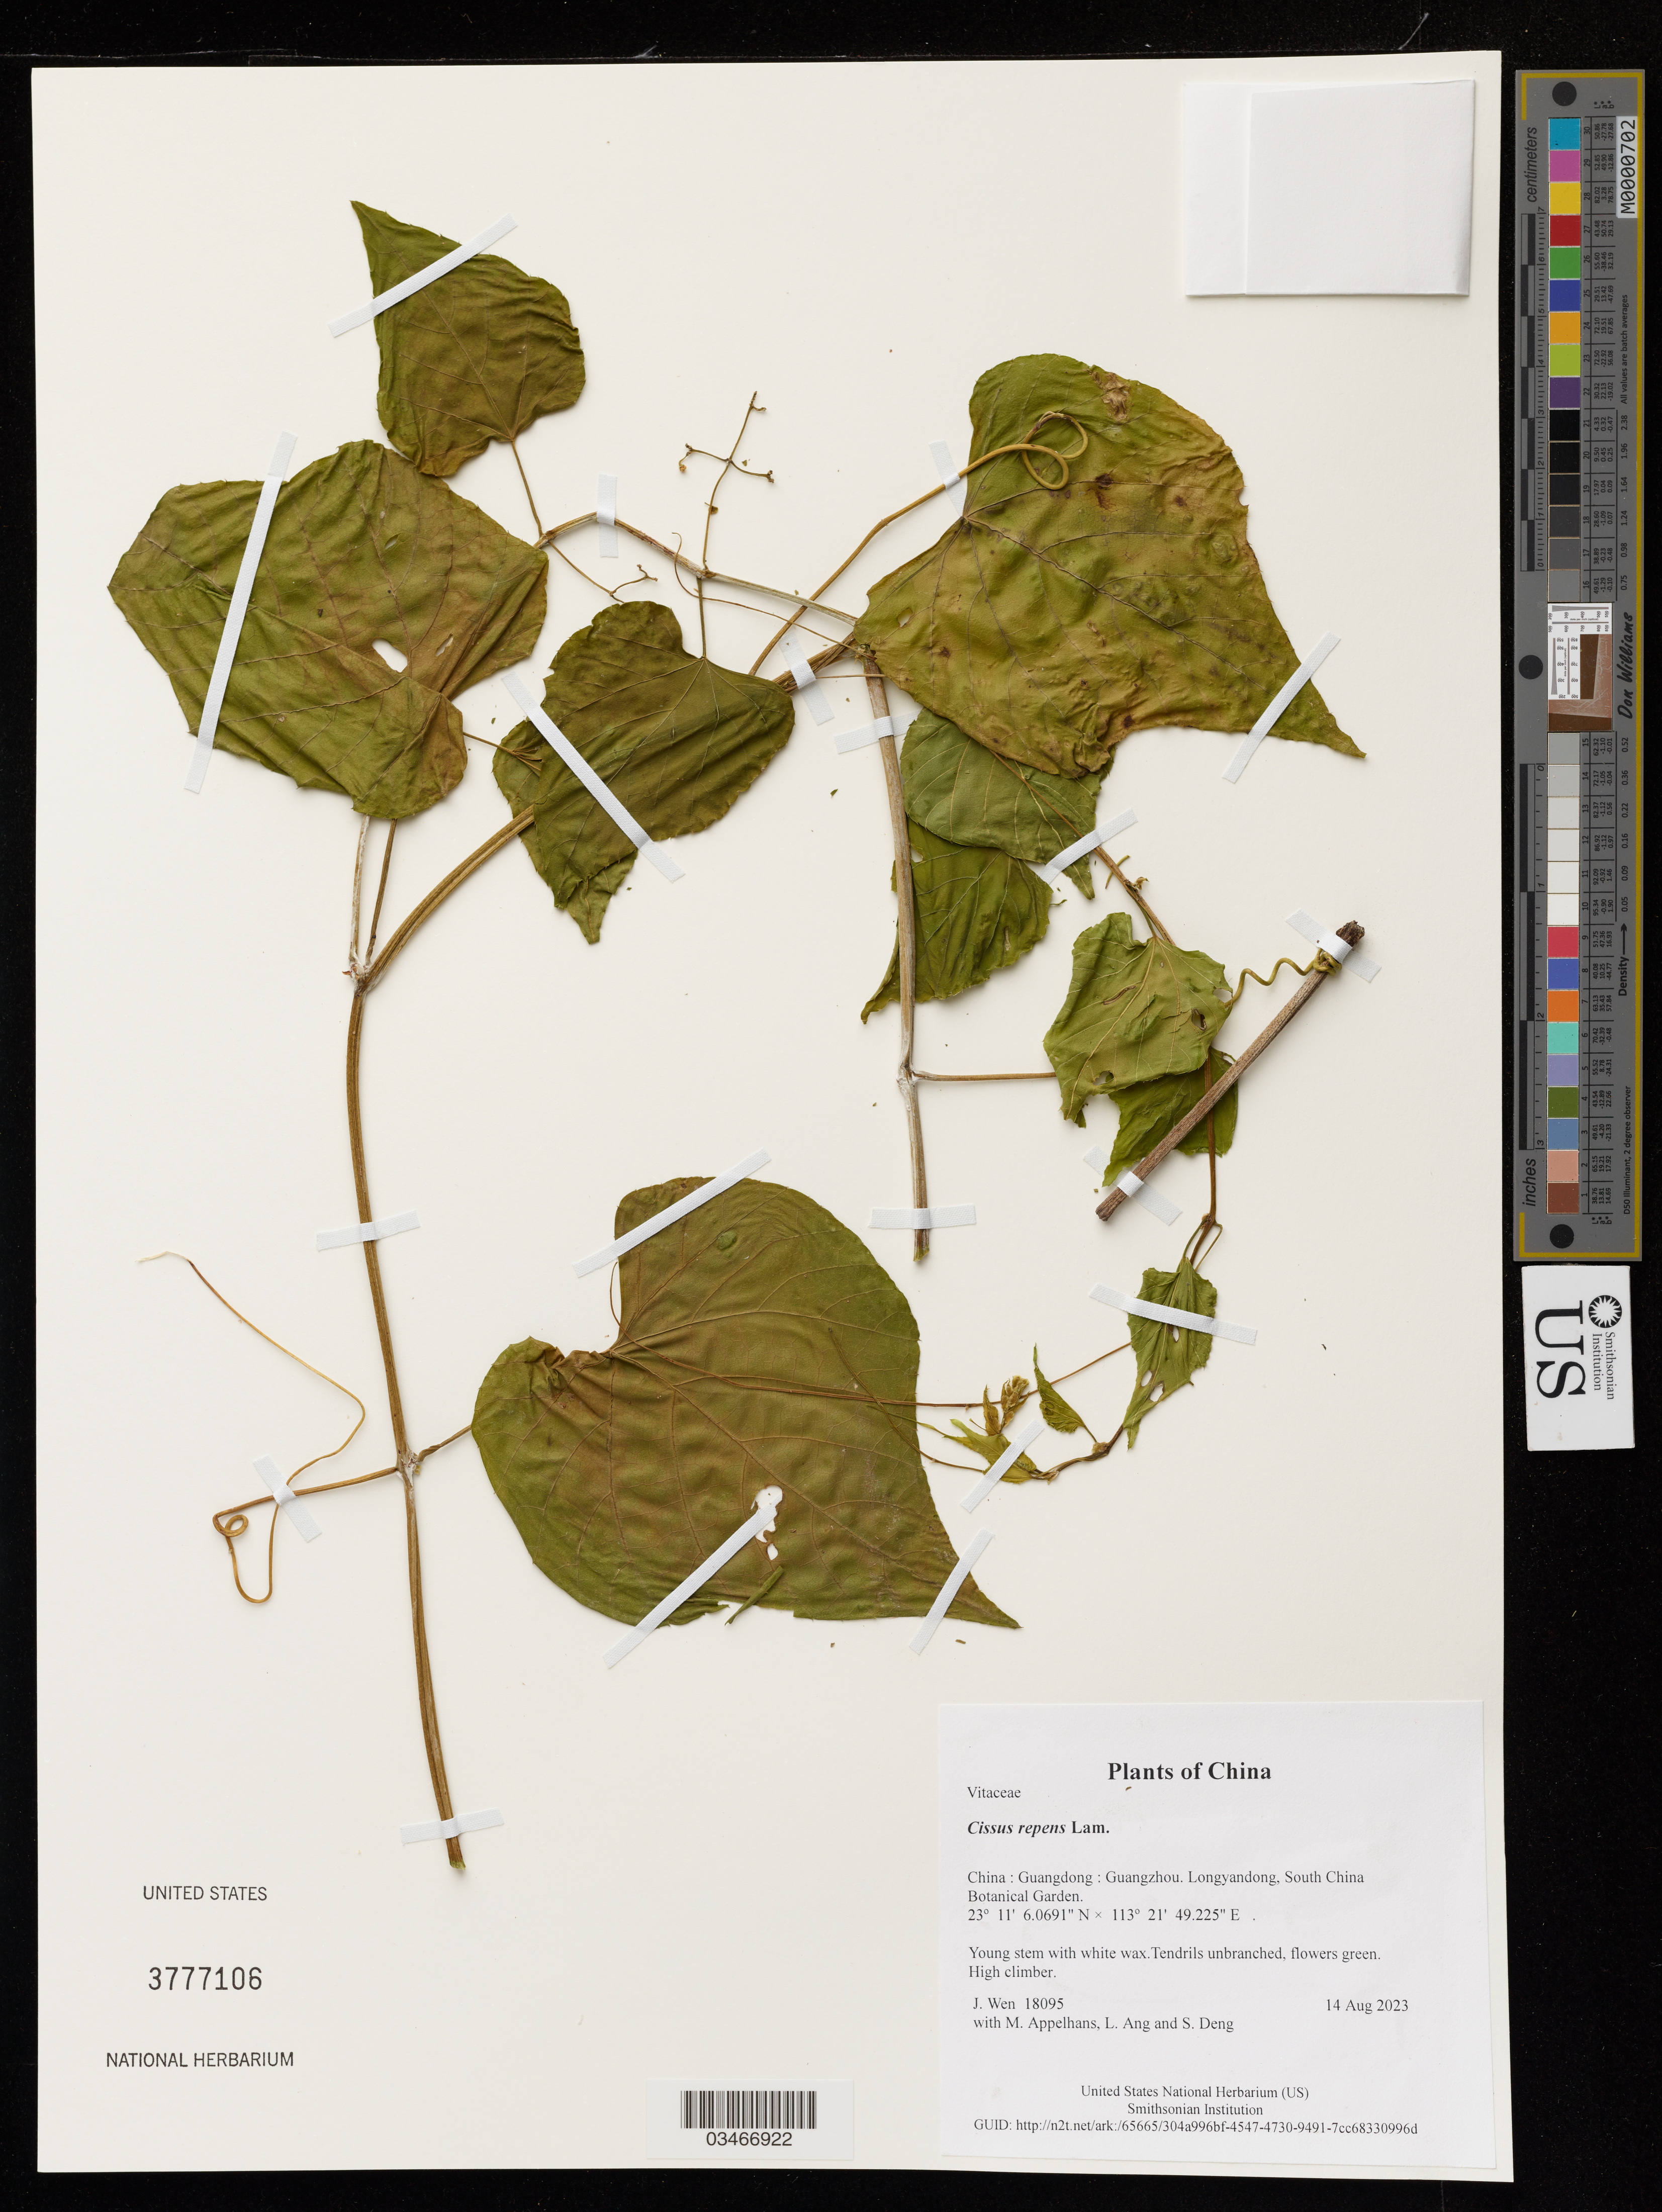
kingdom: Plantae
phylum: Tracheophyta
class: Magnoliopsida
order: Vitales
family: Vitaceae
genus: Cissus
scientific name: Cissus repens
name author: Lam.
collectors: J. Wen, M. Appelhans, L. Ang & S. Deng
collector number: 18095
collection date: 2023-08-14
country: China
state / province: Guangdong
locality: Guangzhou. Longyandong, South China Botanical Garden.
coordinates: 23.18501919 N, 113.3636735 E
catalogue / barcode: US 3777106